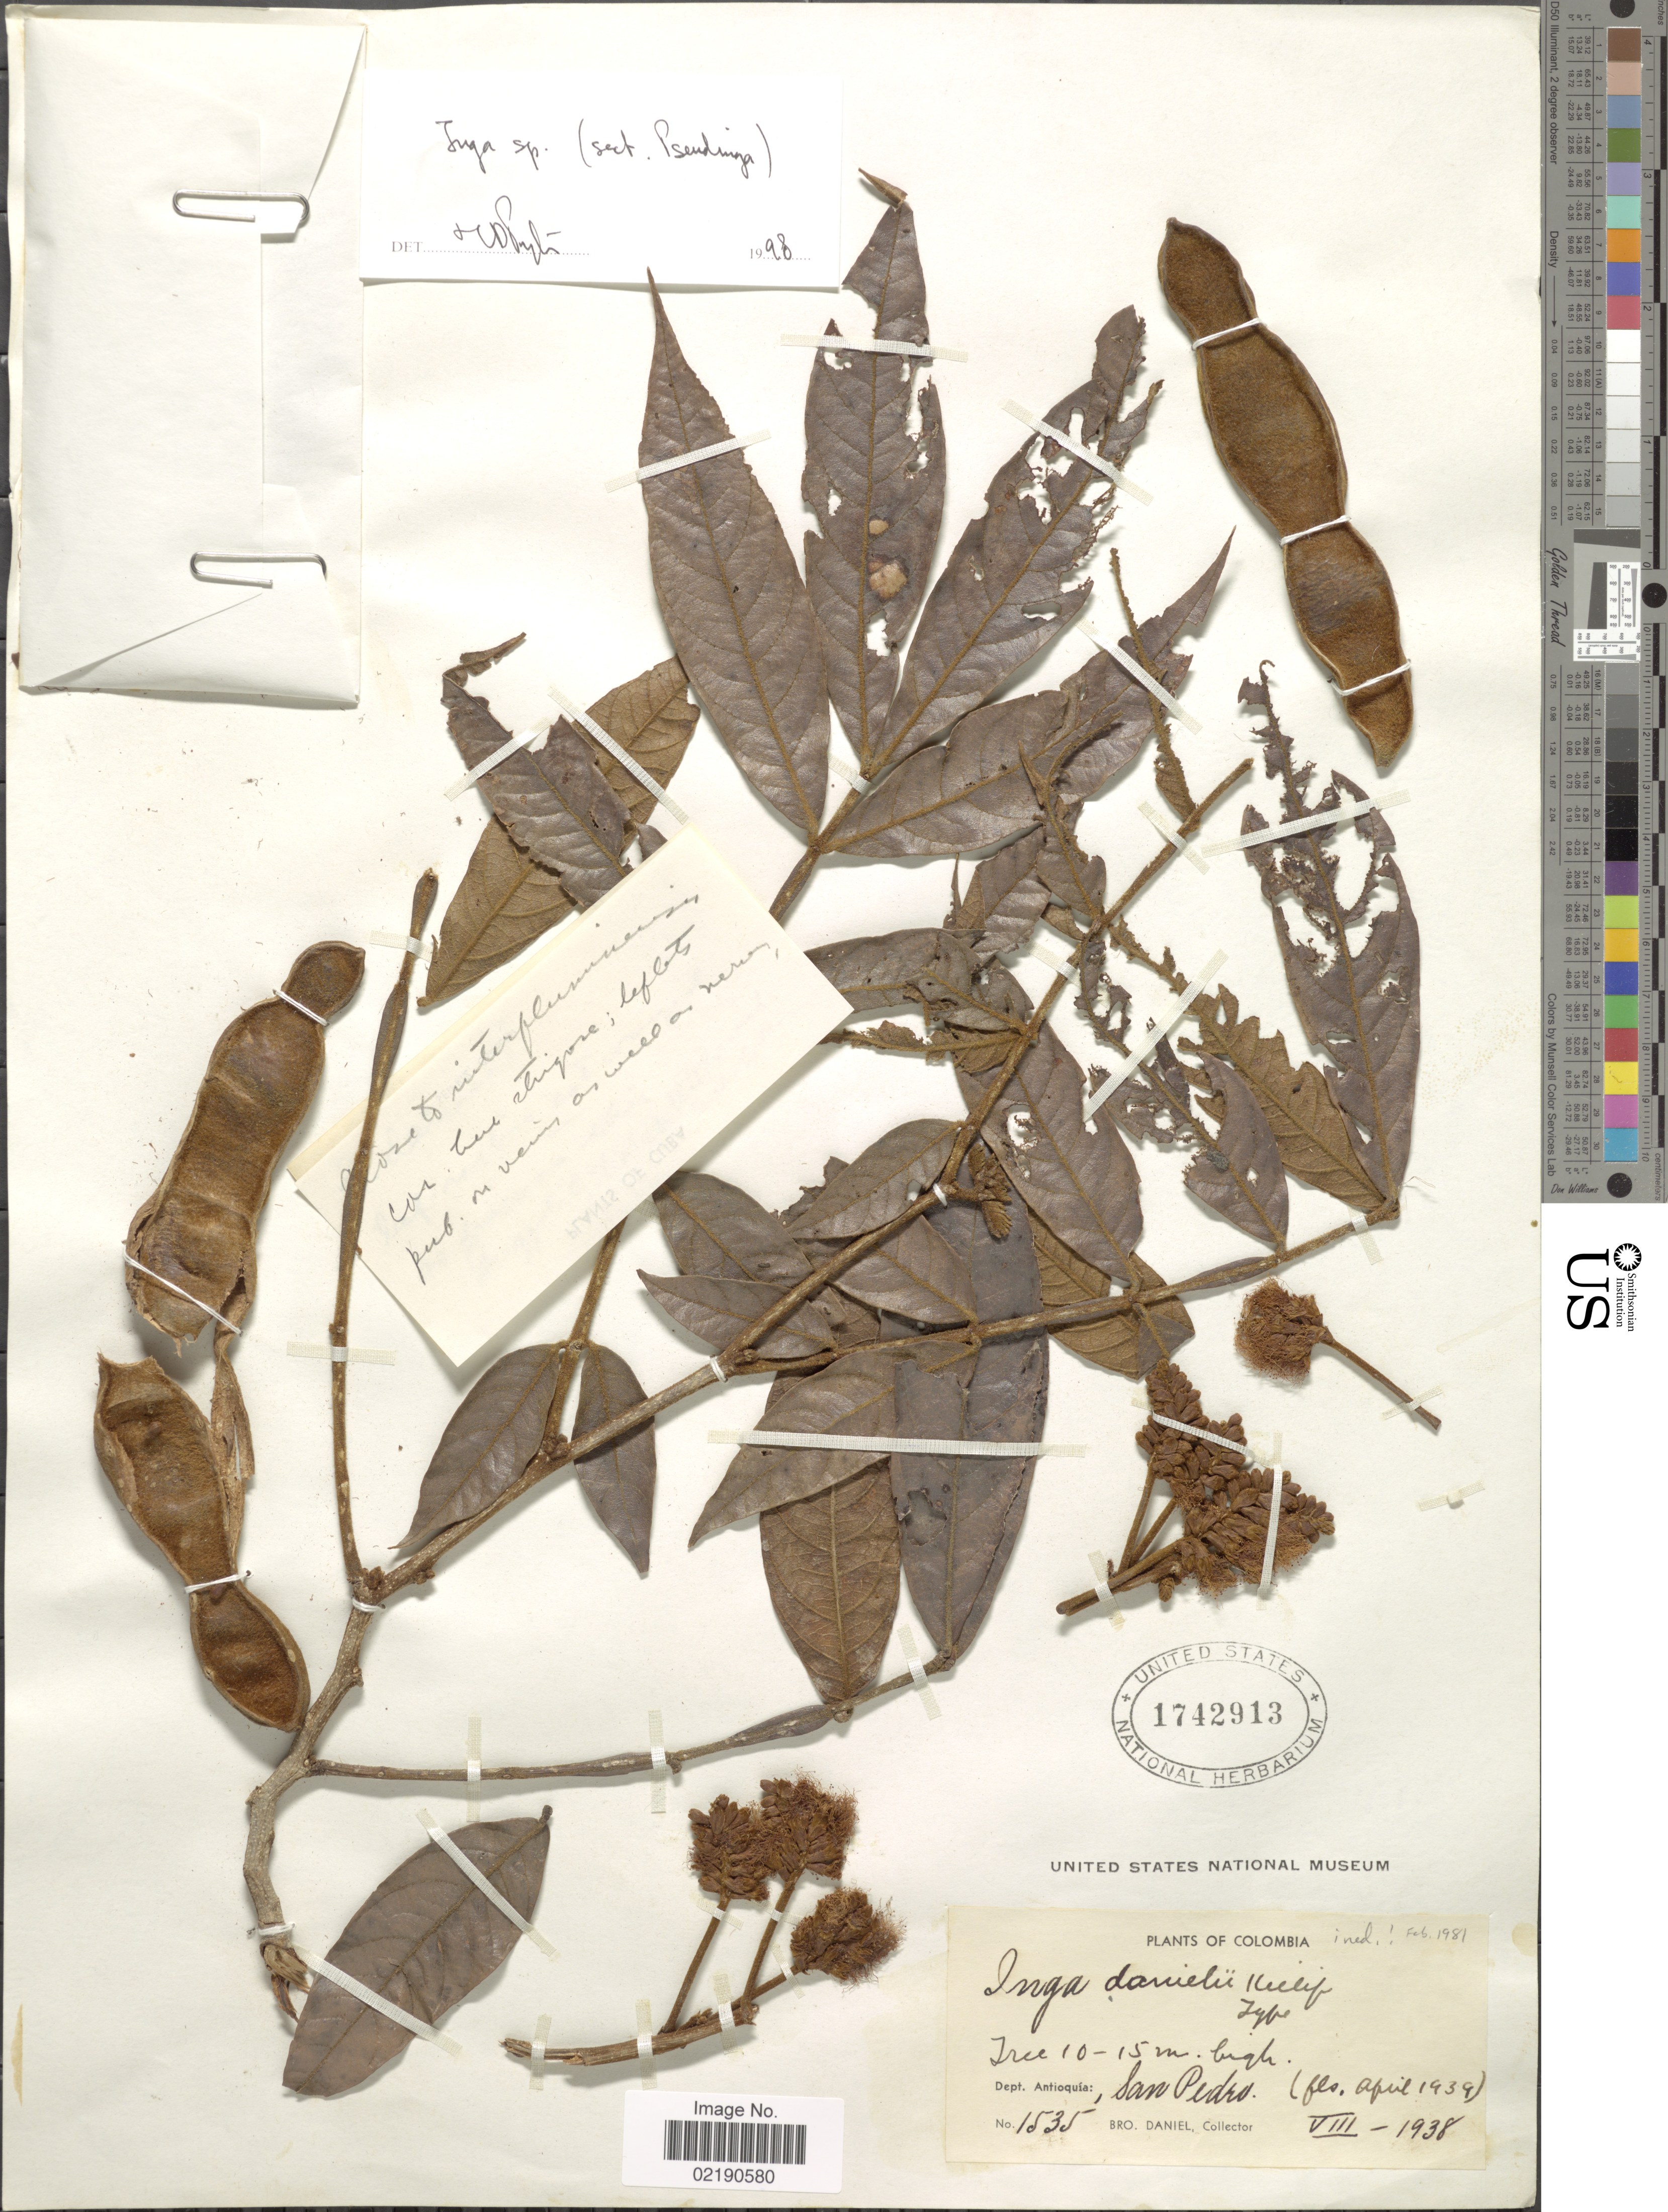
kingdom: Plantae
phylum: Tracheophyta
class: Magnoliopsida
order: Fabales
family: Fabaceae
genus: Inga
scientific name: Inga sp.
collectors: Bro. Daniel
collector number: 1535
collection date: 1938-08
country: Colombia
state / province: Antioquia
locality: Dept. Antioguia: San Pedro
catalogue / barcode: US 1742913